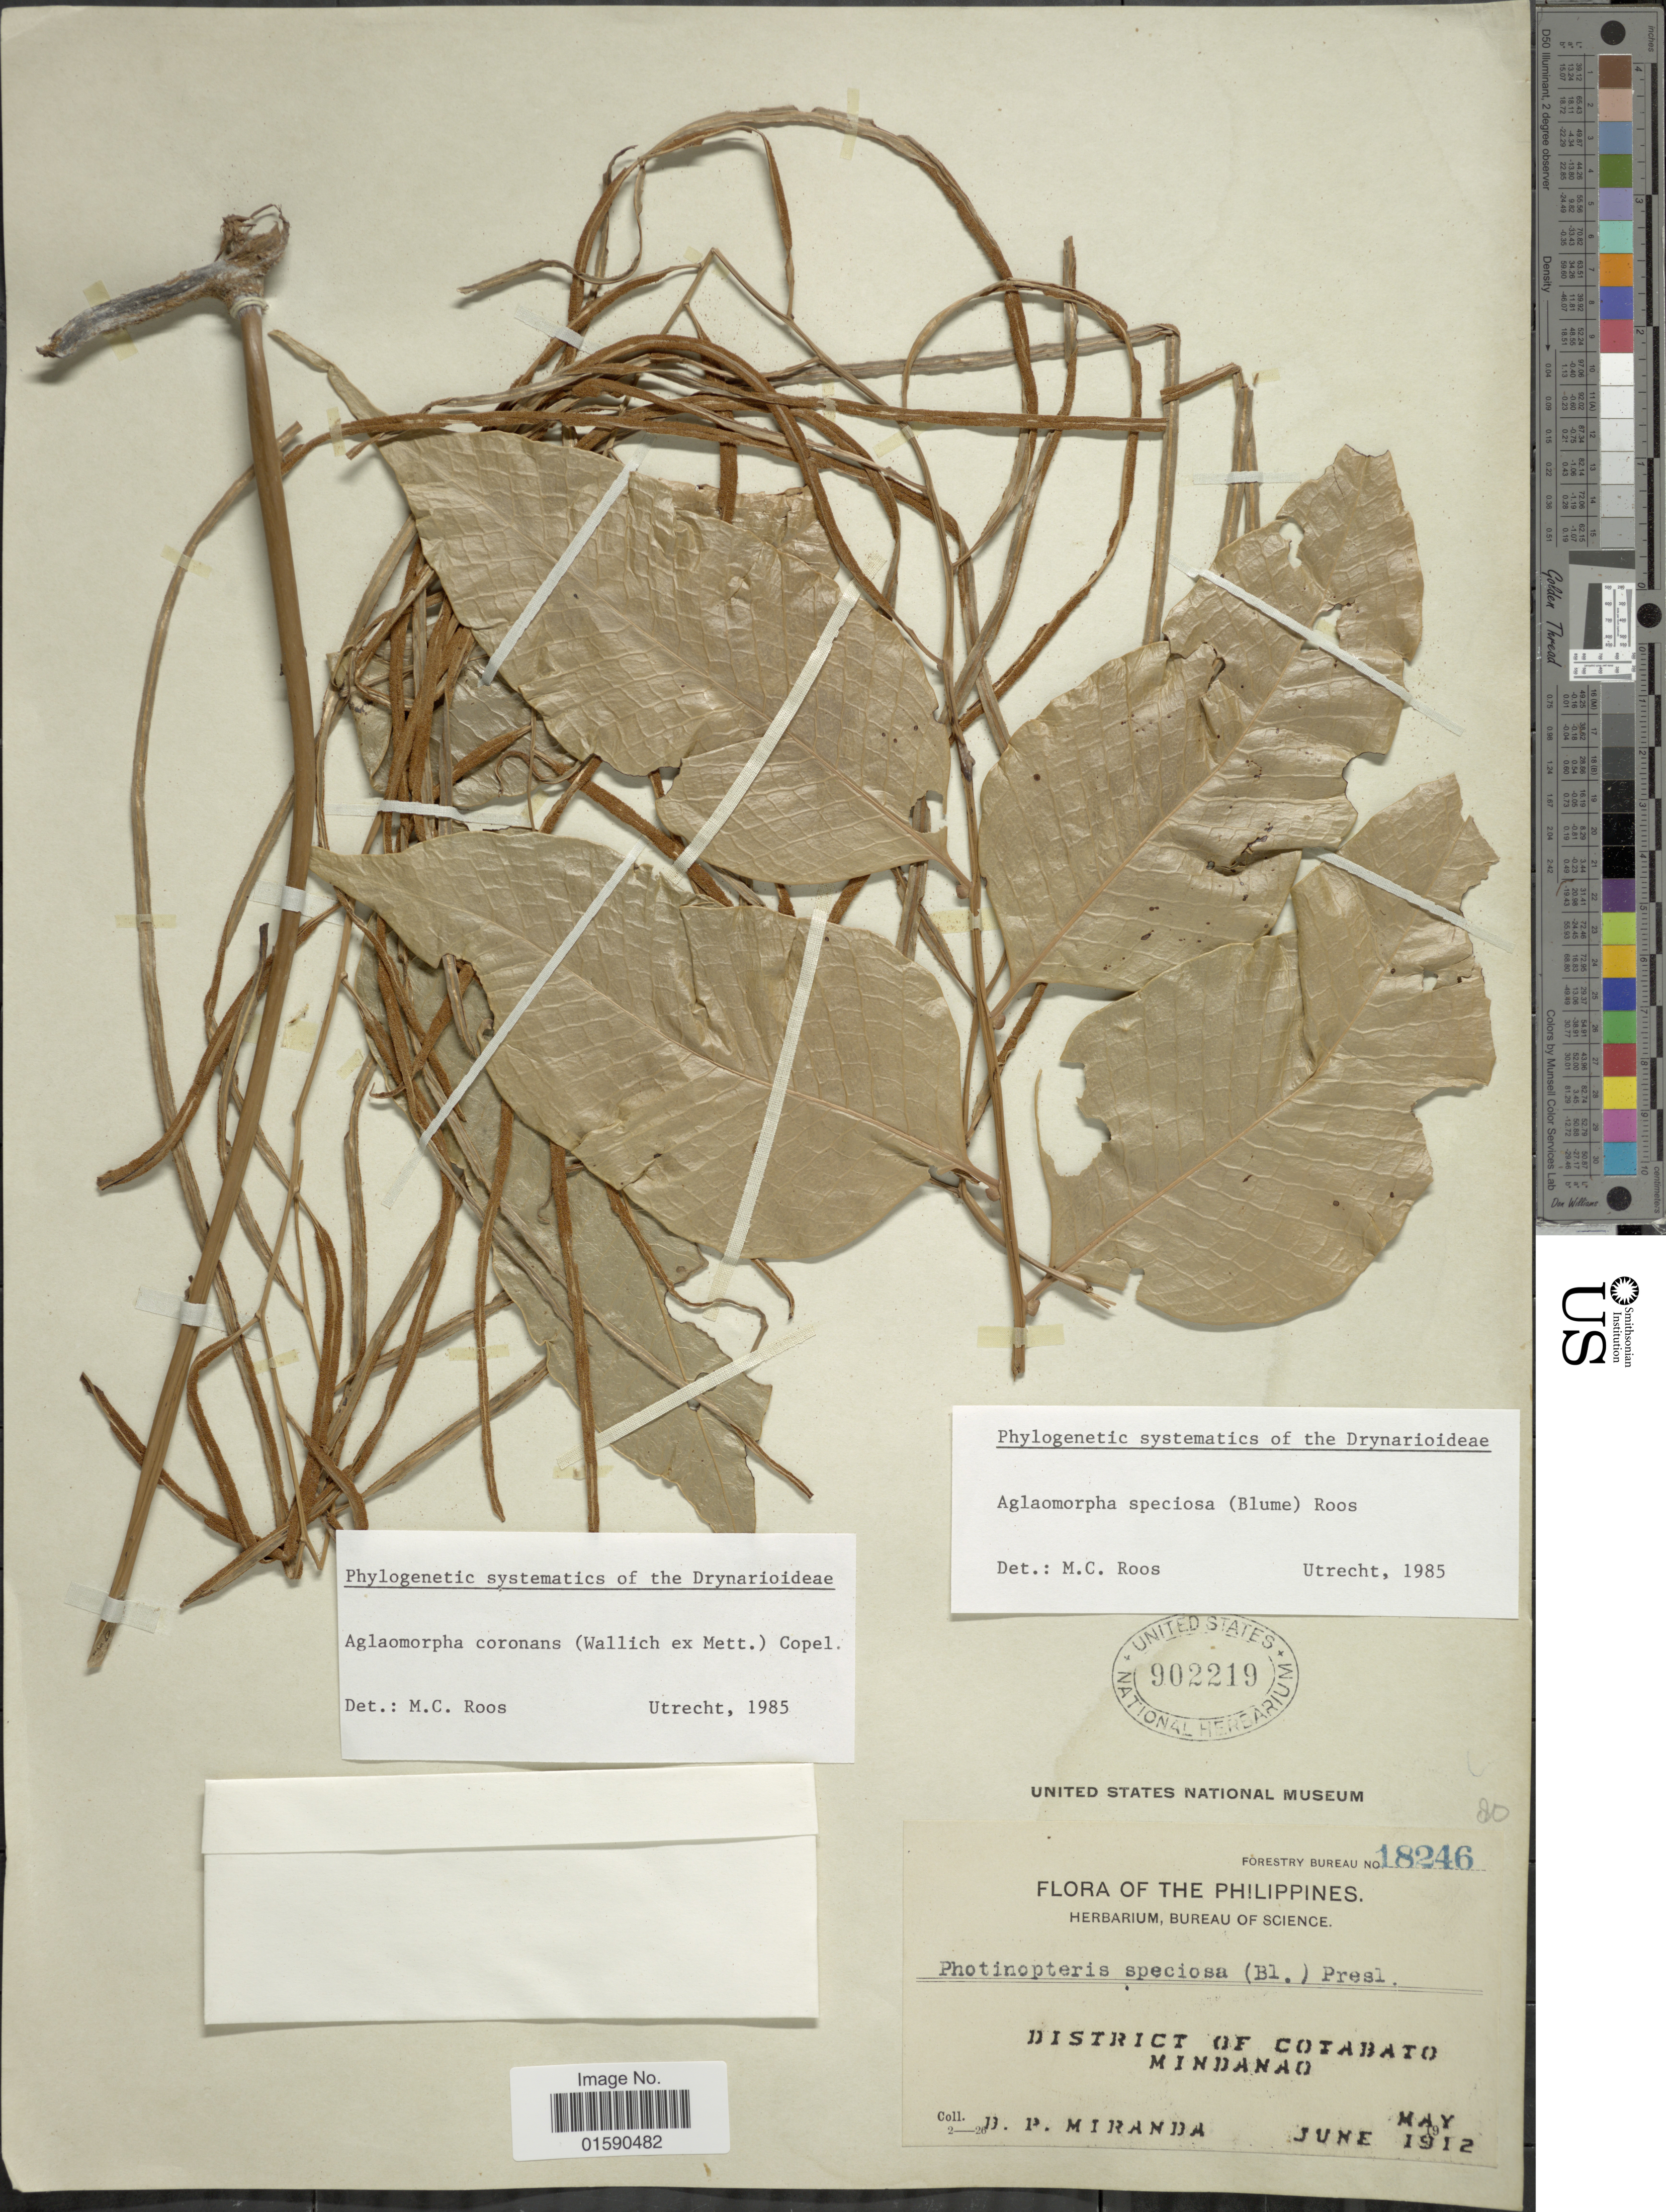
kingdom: Plantae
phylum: Tracheophyta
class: Polypodiopsida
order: Polypodiales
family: Polypodiaceae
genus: Aglaomorpha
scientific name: Aglaomorpha speciosa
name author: (Blume) M.C. Roos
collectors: D. P. Miranda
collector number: Forestry Bureau 18246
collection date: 1912-05/1912-06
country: Philippines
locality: District of Cotabato, Mindanao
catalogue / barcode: US 902219